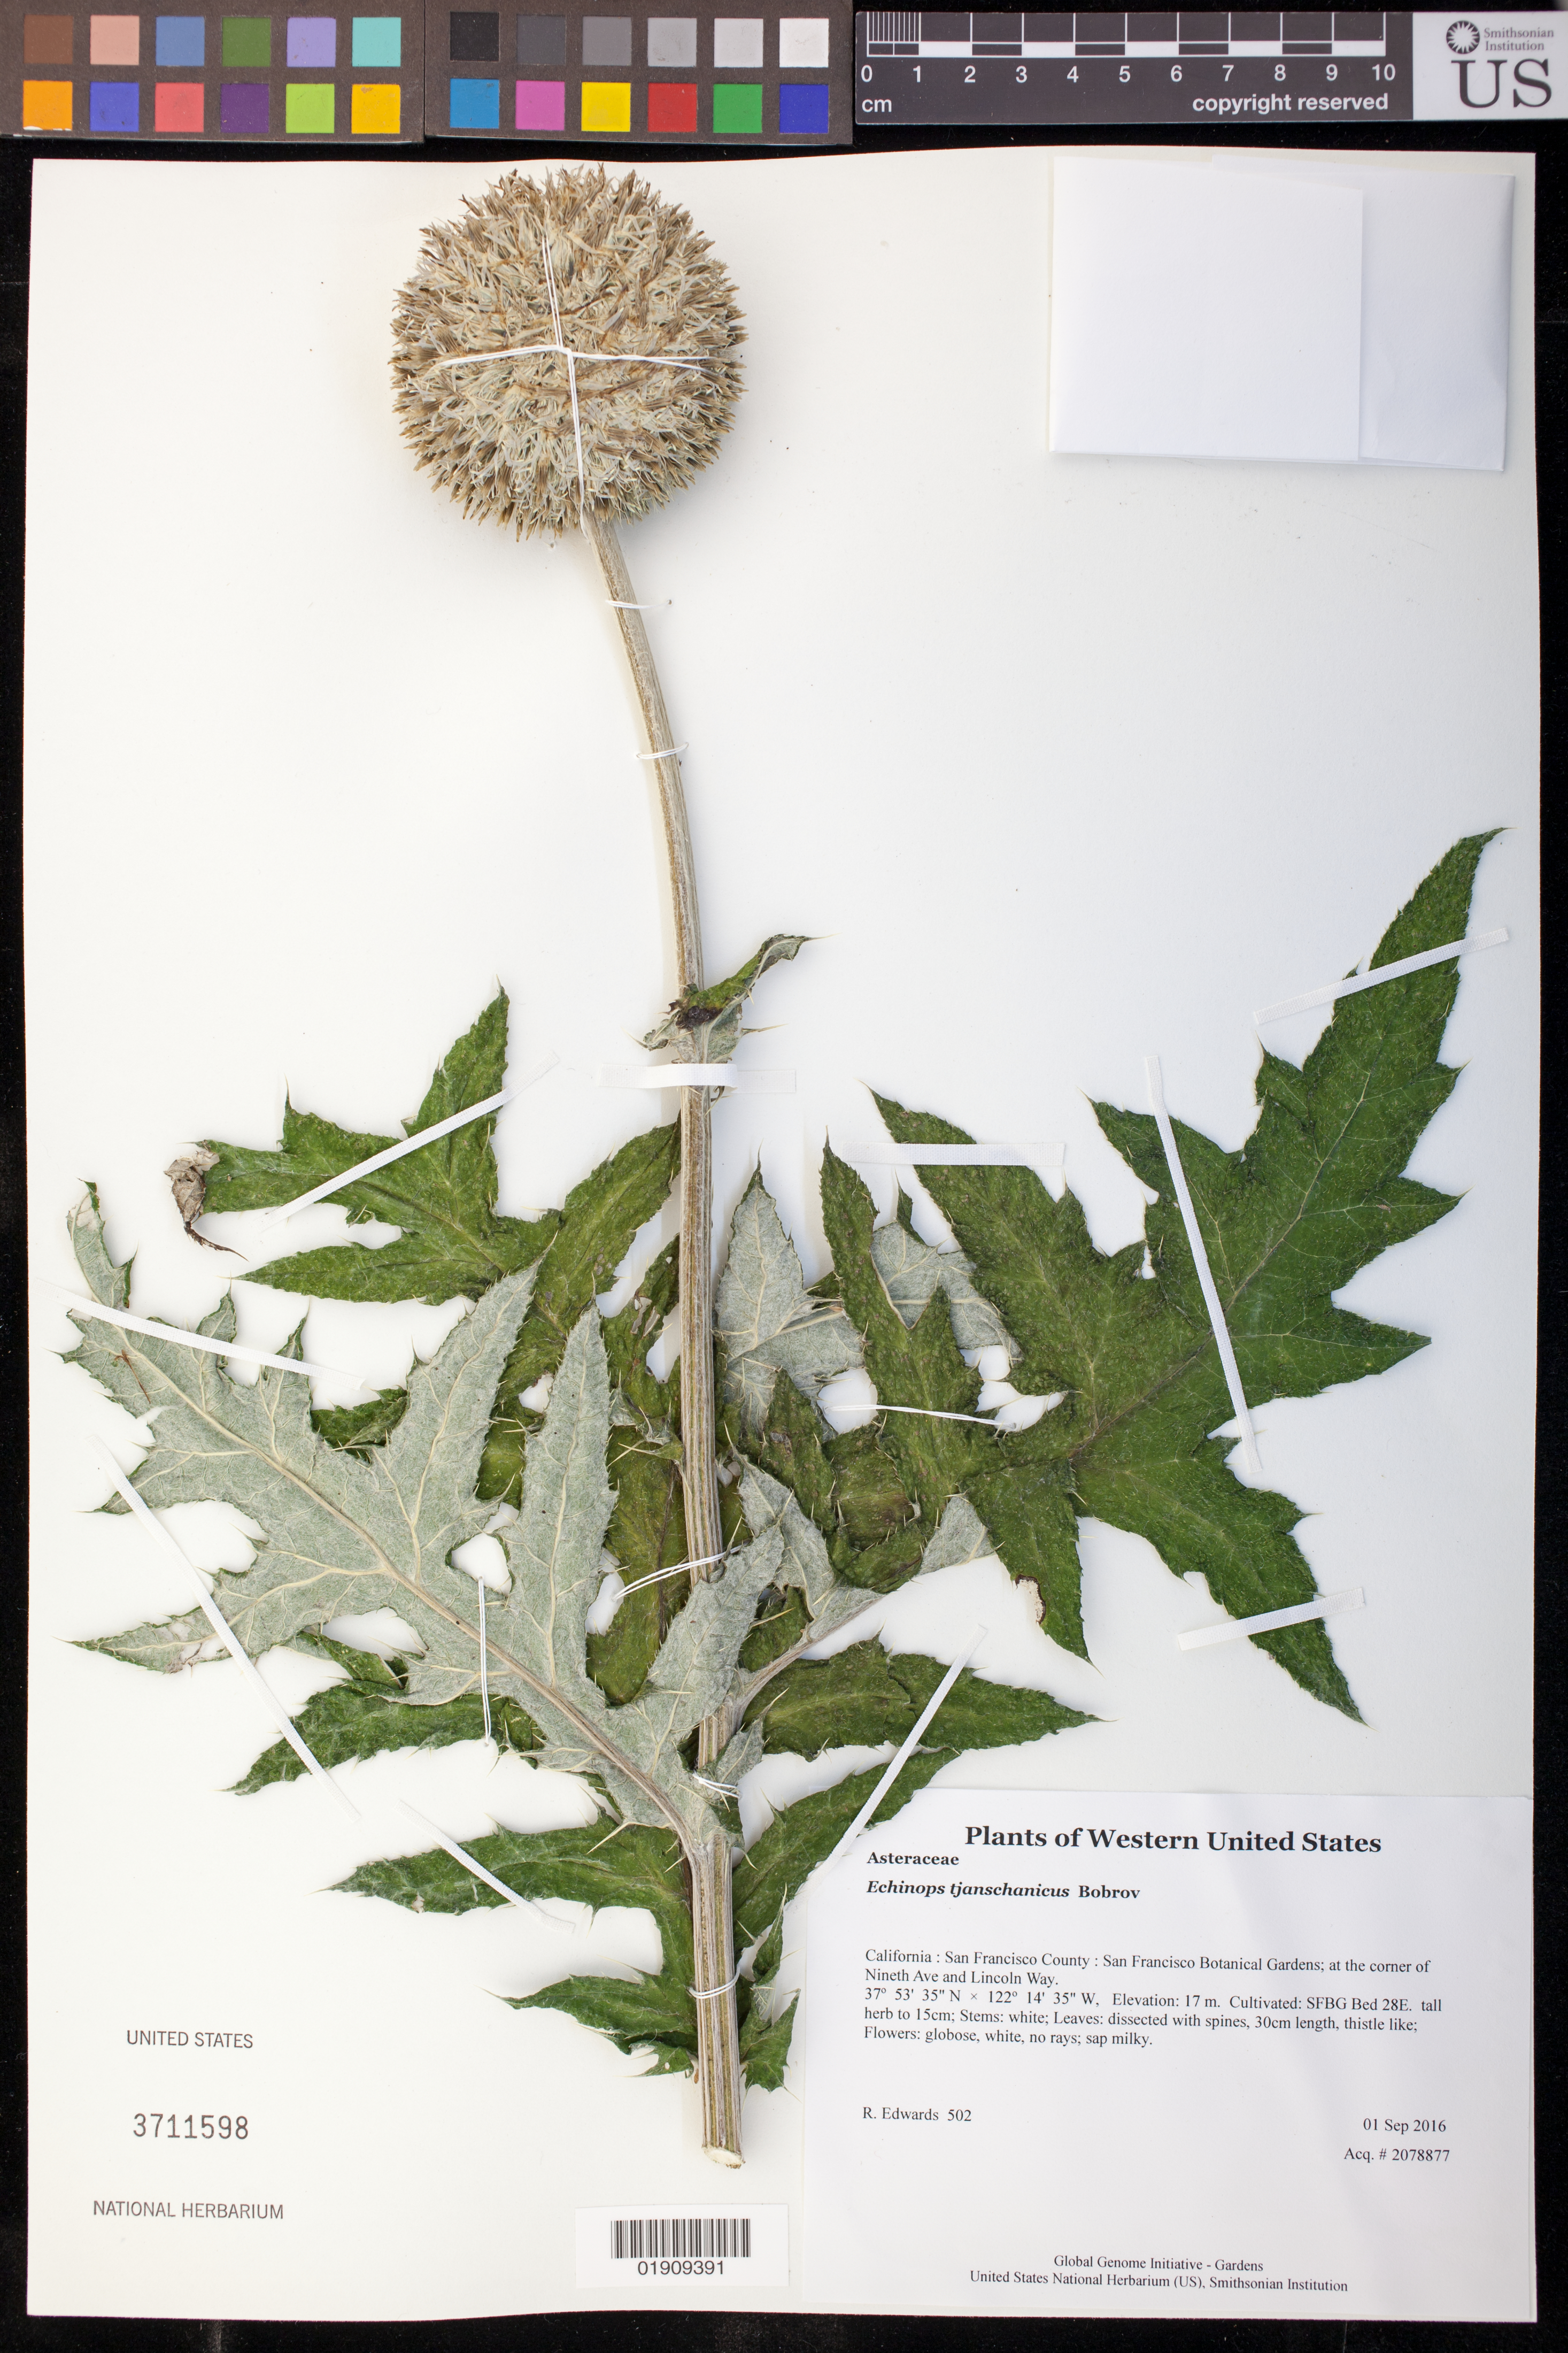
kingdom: Plantae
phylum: Tracheophyta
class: Magnoliopsida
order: Asterales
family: Asteraceae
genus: Echinops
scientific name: Echinops tjanschanicus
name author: Bobrov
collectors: R.D. Edwards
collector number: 502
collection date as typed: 1 September 2016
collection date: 2016-09-01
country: United States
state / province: California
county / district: San Francisco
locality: San Francisco Botanical Gardens; at the corner of Ninth Ave and Lincoln Way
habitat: Cultivated: SFBG Bed 28E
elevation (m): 16.9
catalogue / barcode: US 3711598